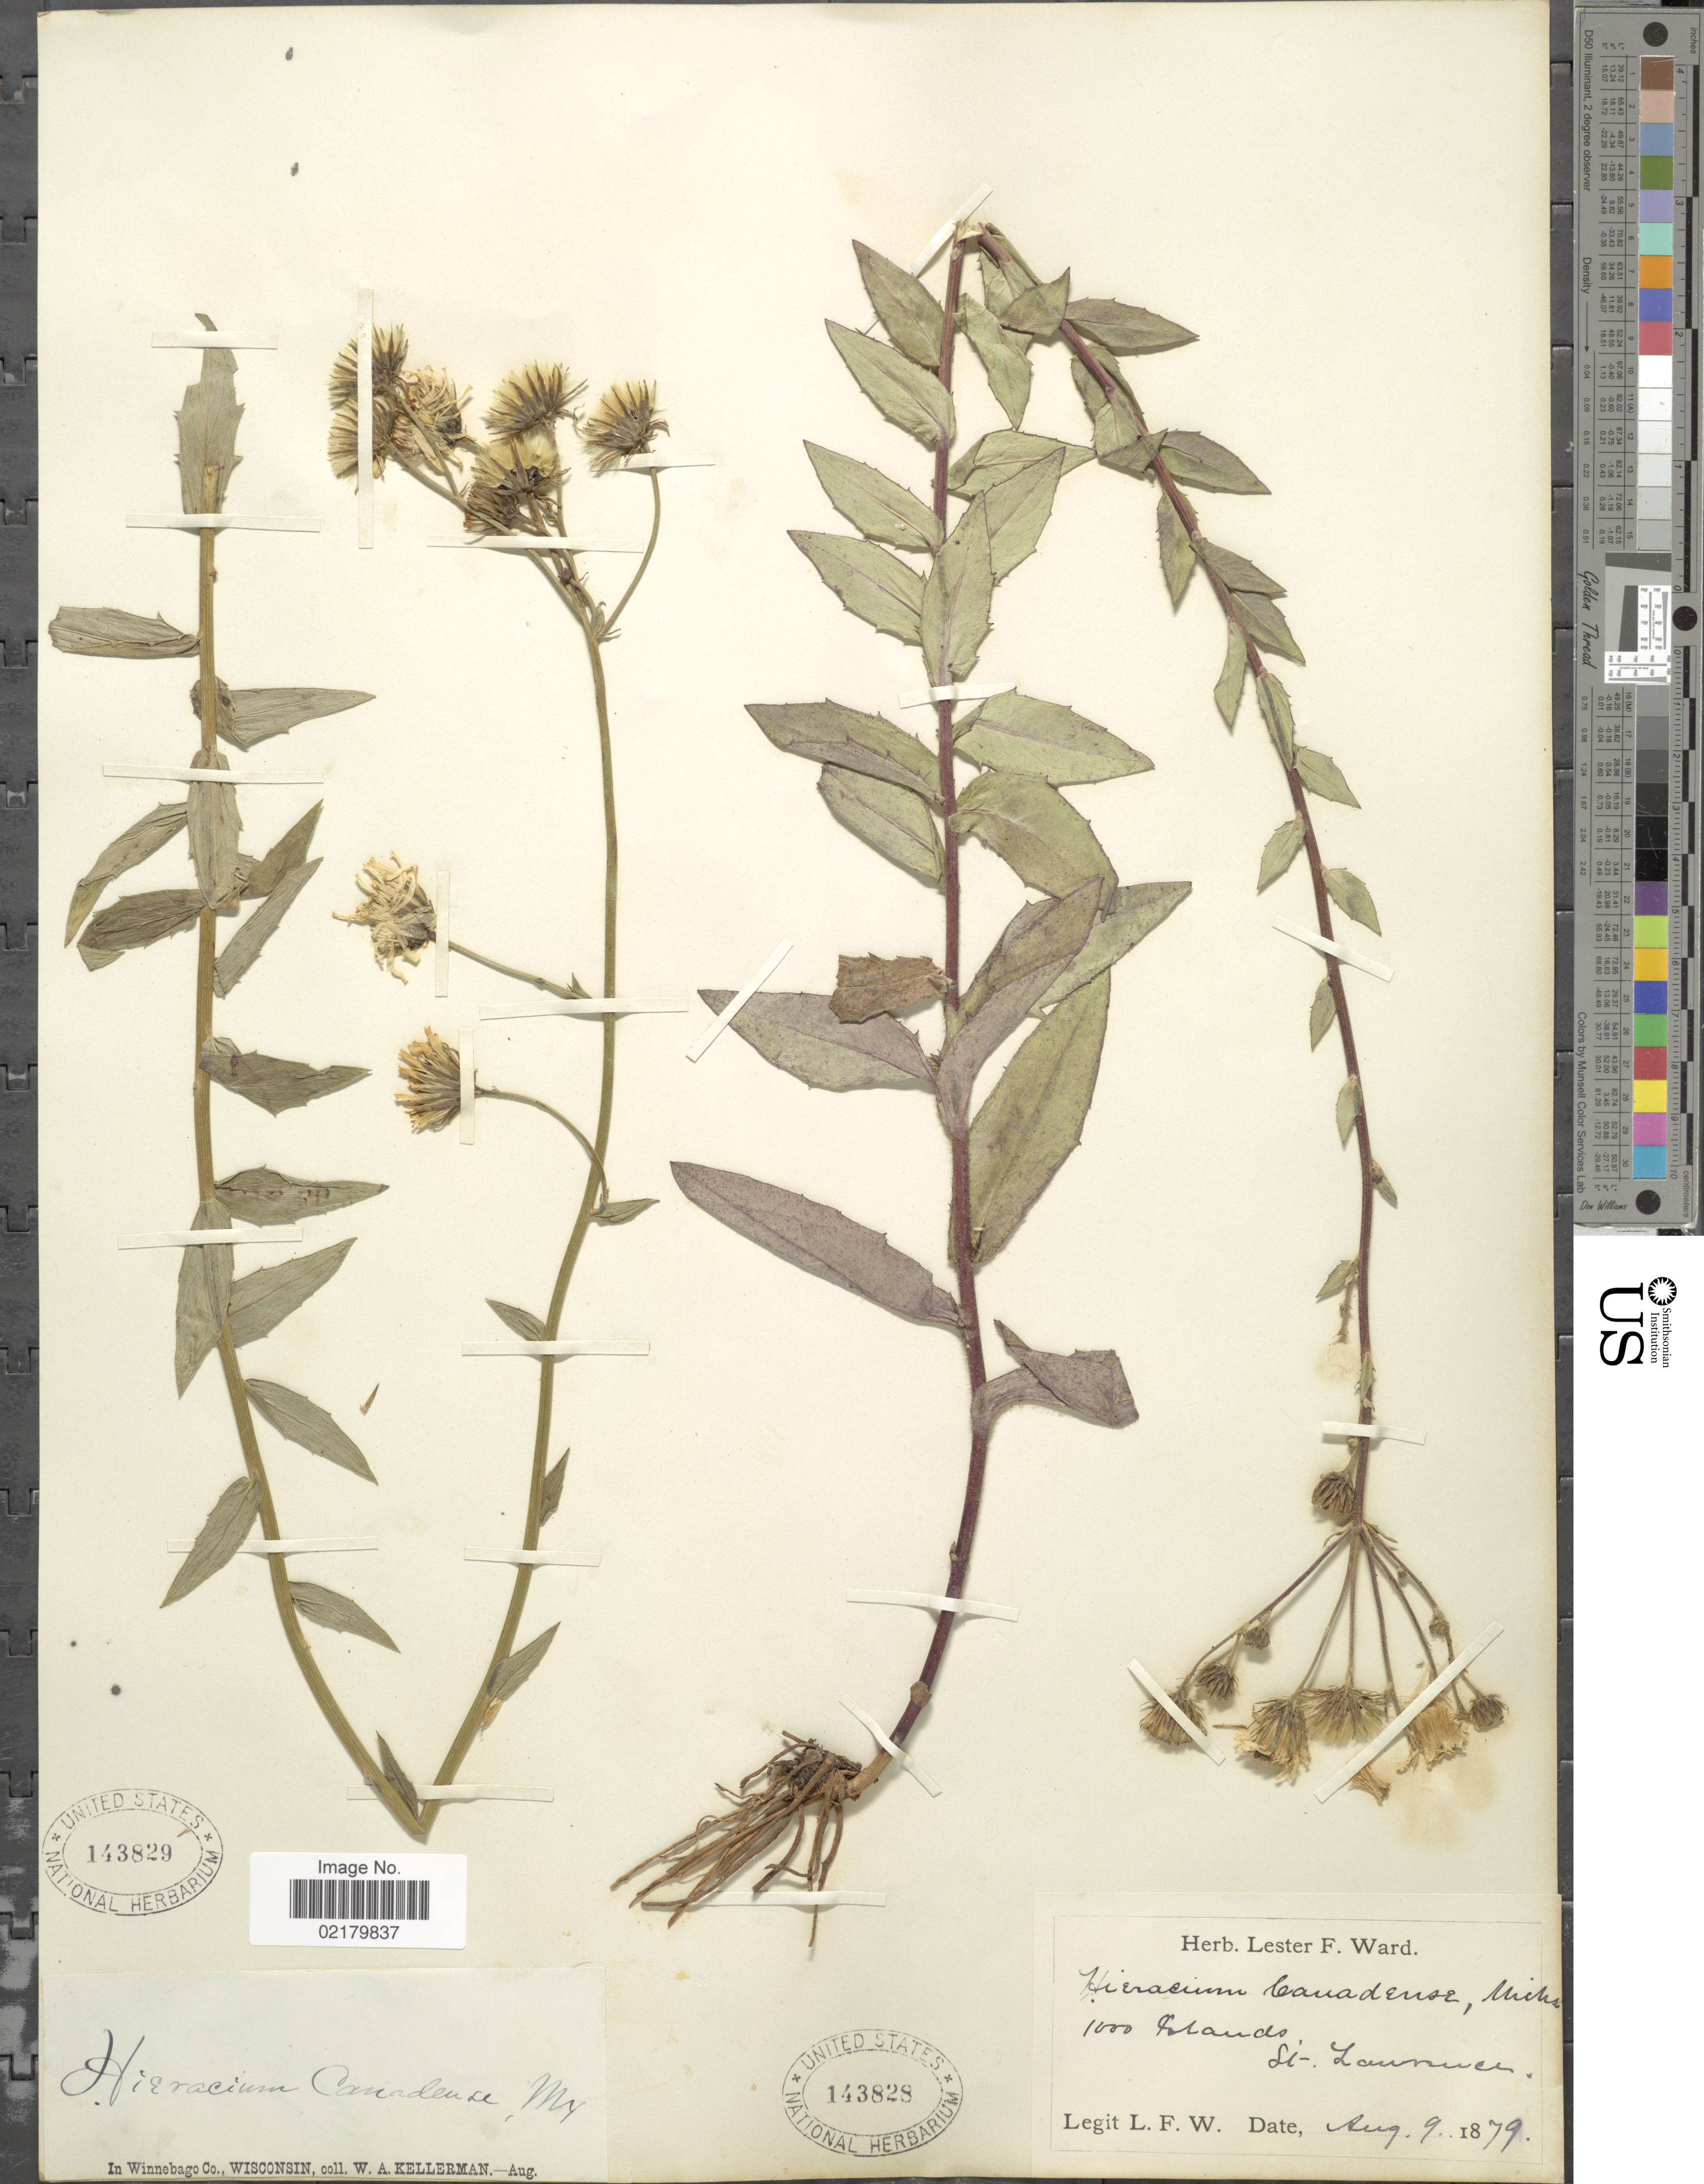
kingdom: Plantae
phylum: Tracheophyta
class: Magnoliopsida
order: Asterales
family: Asteraceae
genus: Hieracium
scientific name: Hieracium canadense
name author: Michx.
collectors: L. F. Ward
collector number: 1000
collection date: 1879-08-09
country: United States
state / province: New York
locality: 1000 Islands [Thousand Islands], St. Lawrence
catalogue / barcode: US 143828-2